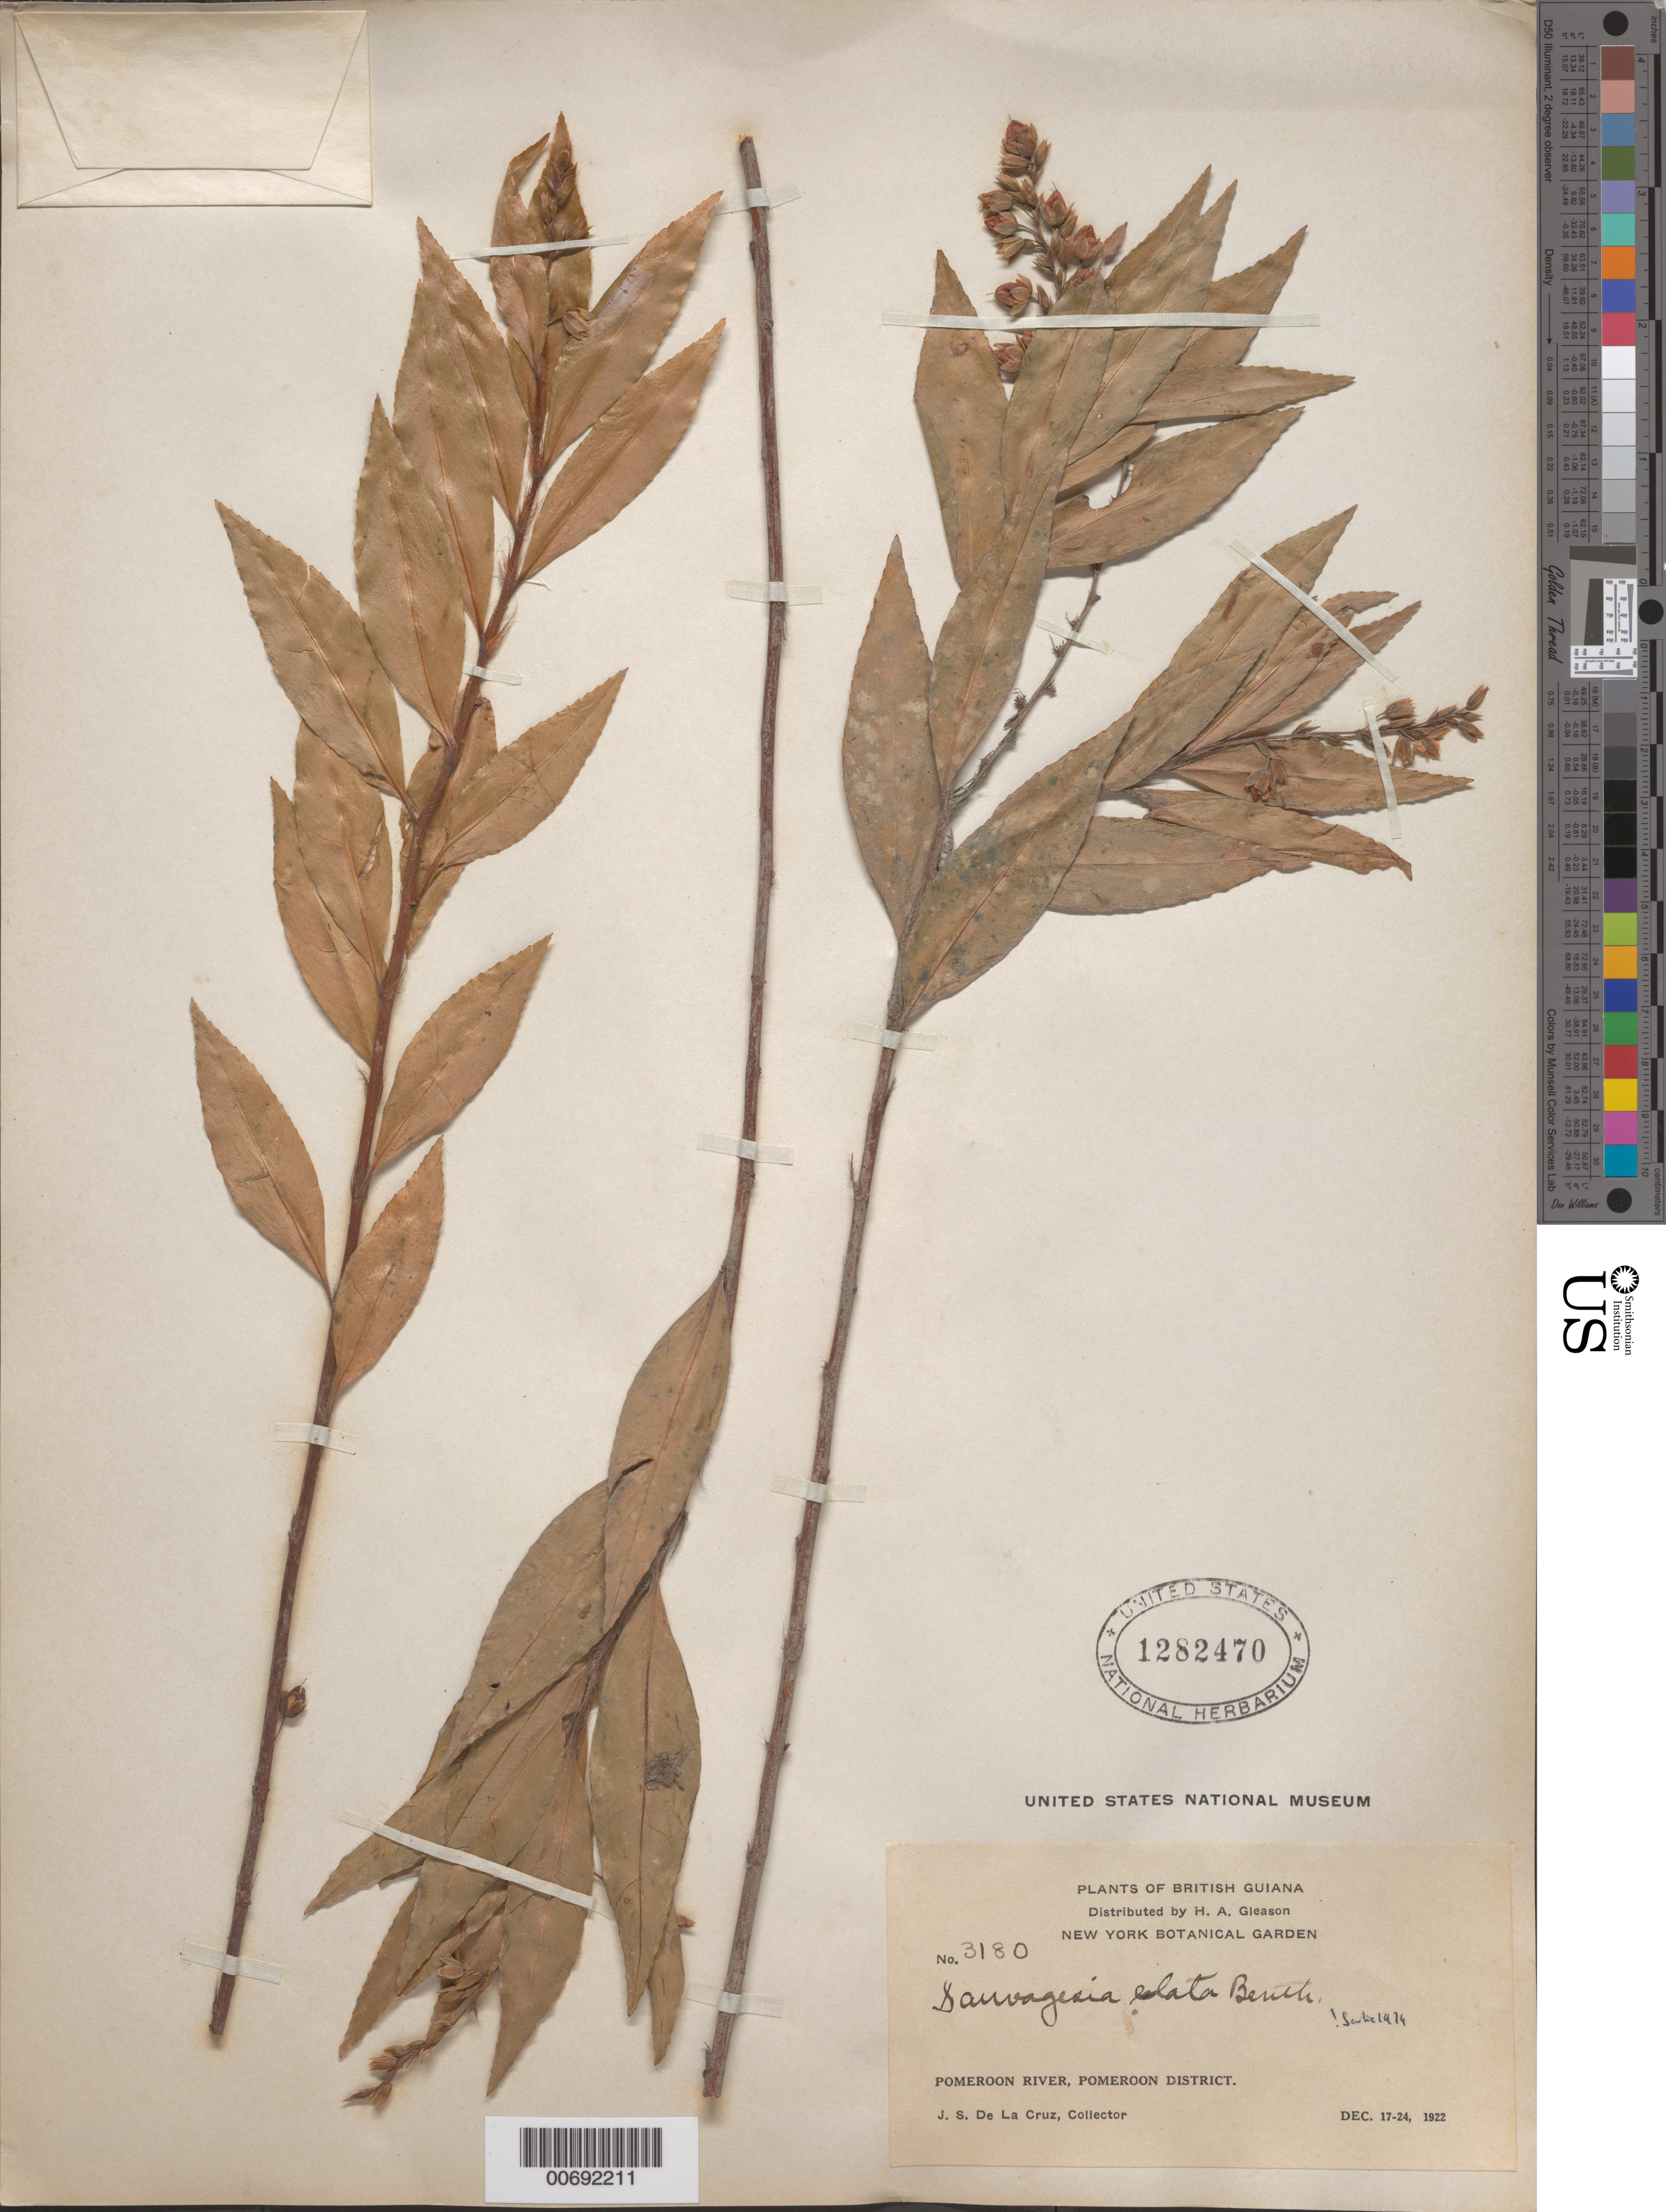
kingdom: Plantae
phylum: Tracheophyta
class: Magnoliopsida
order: Malpighiales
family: Ochnaceae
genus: Sauvagesia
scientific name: Sauvagesia elata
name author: Benth.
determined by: Sastre, C. H. L.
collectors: J. S. de la Cruz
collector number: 3180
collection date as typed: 17-Dec-22 to 24-Dec-22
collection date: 1922-12-17/1922-12-24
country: Guyana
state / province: Pomeroon-Supenaam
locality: Pomeroon R.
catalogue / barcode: US 1282470